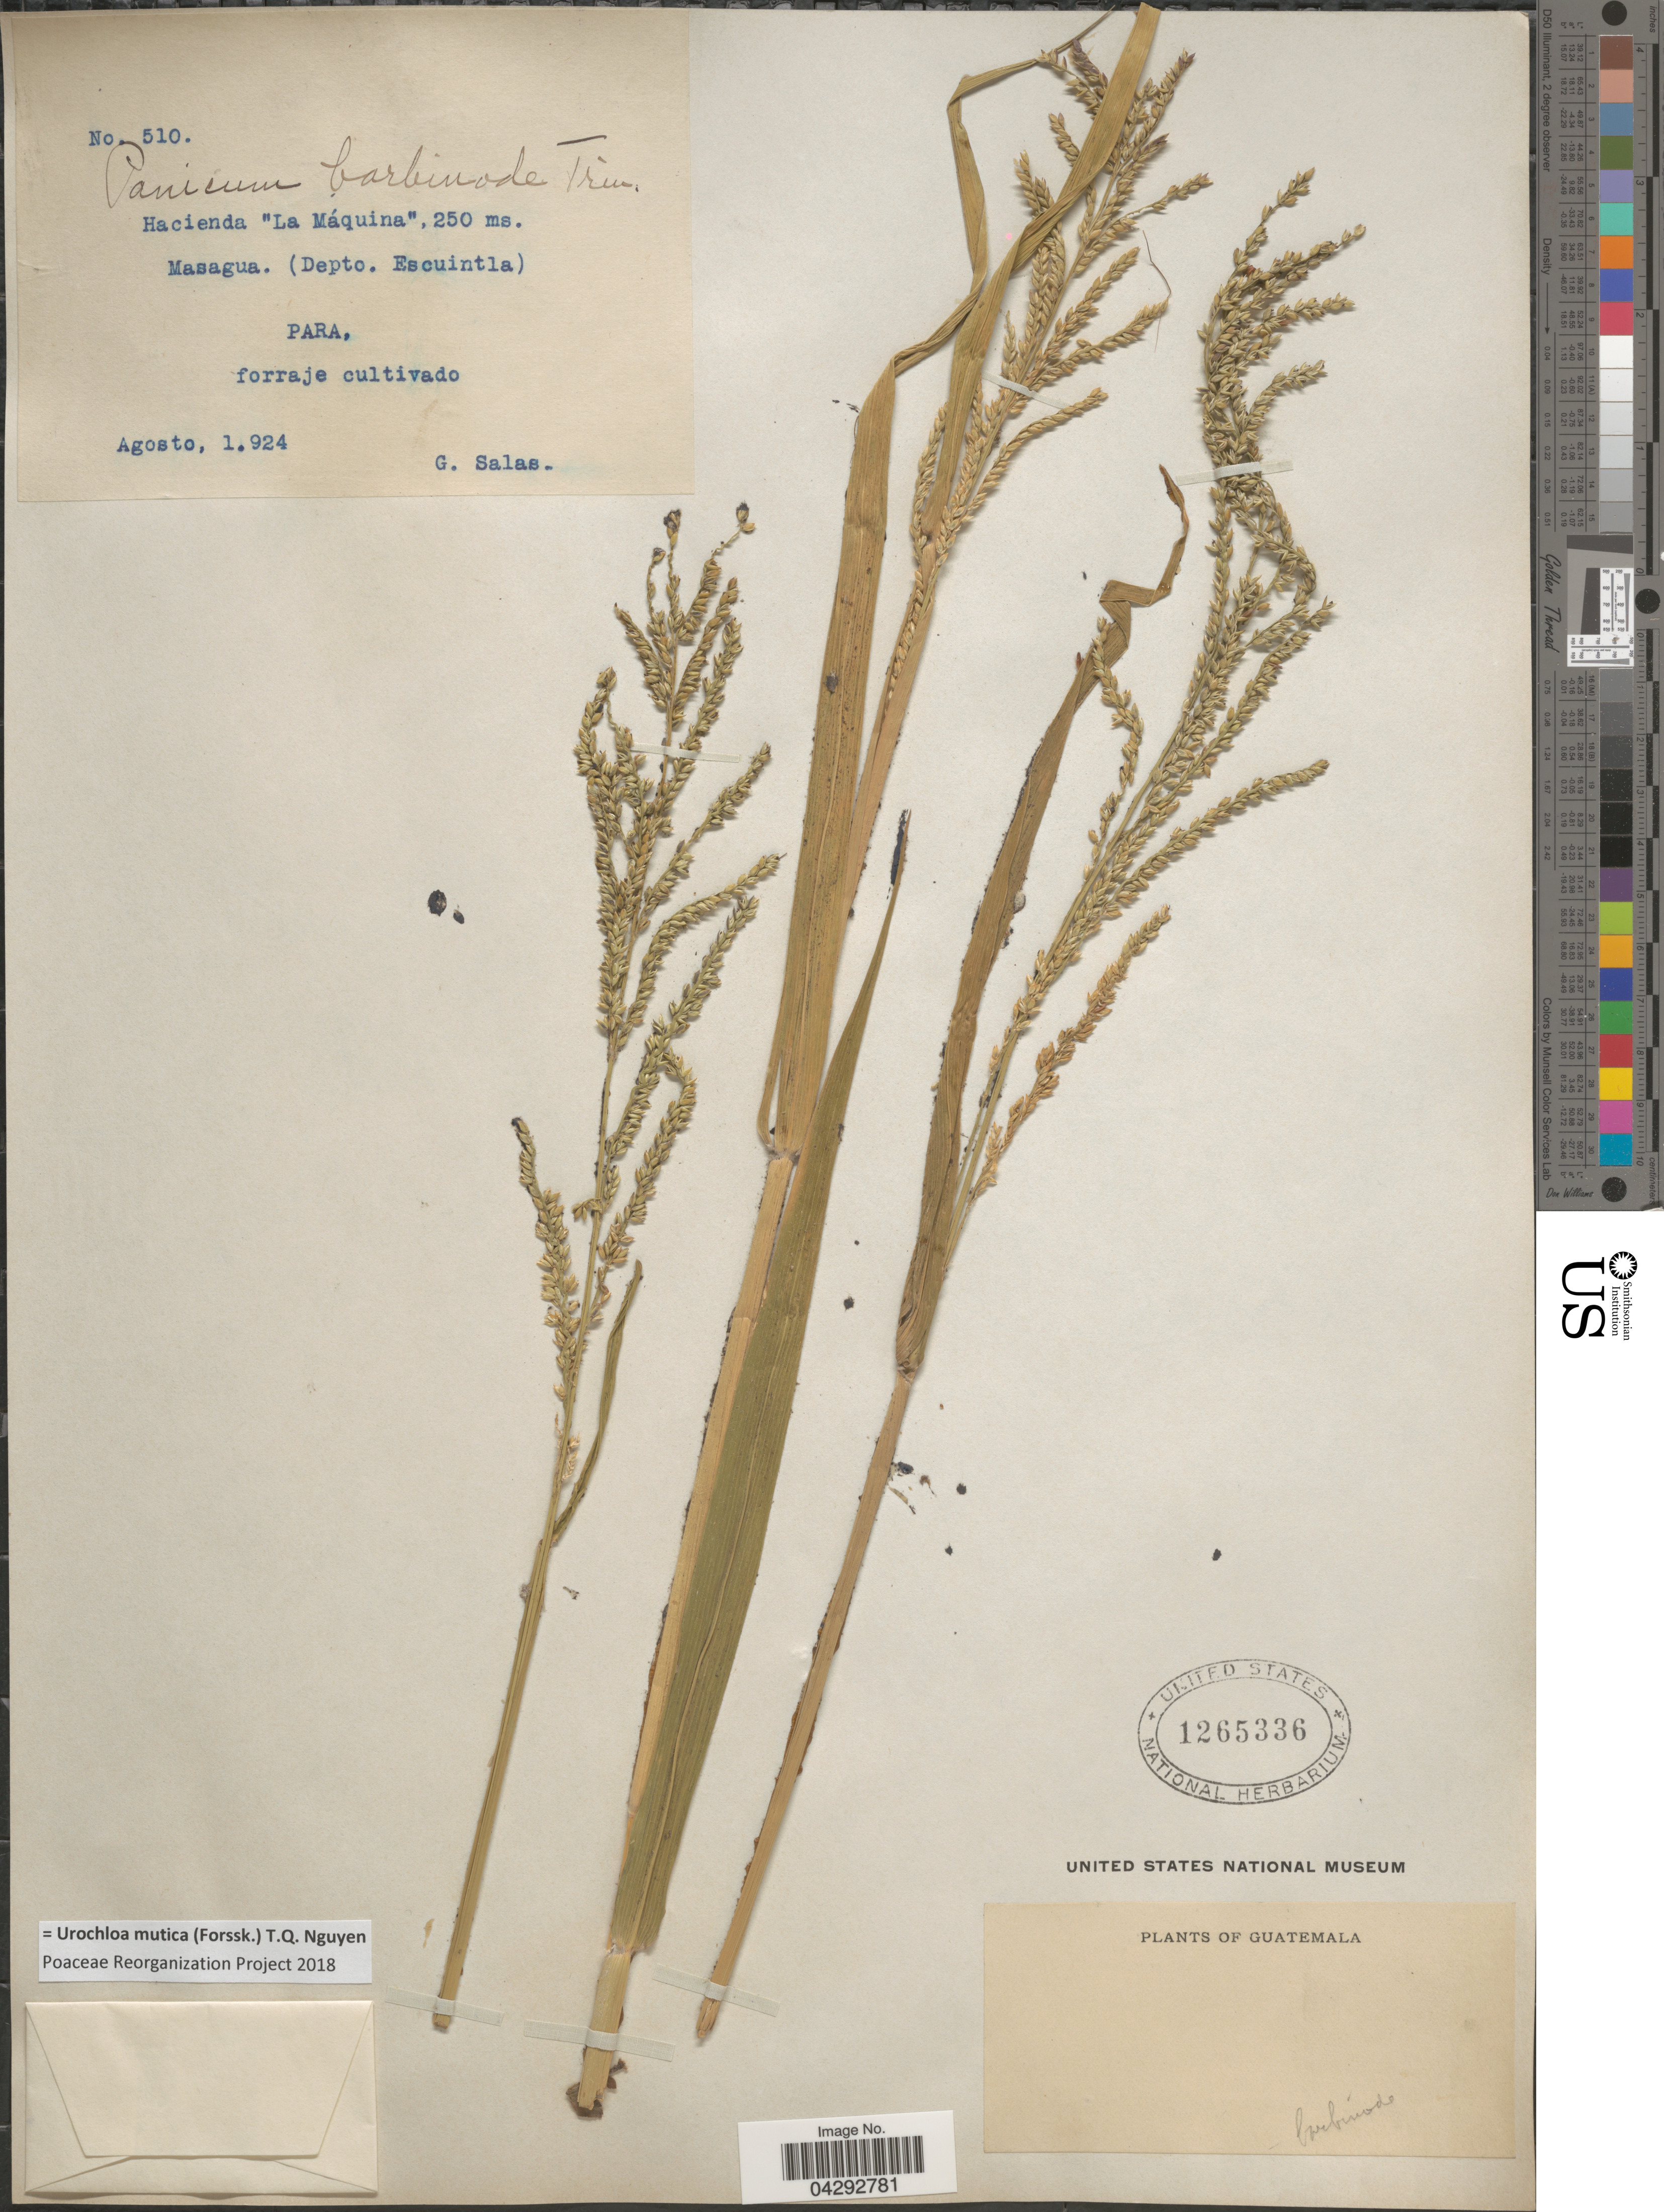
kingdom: Plantae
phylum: Tracheophyta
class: Liliopsida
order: Poales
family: Poaceae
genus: Urochloa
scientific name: Urochloa mutica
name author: (Forssk.) T.Q. Nguyen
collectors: G. Salas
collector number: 510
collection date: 1924-08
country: Guatemala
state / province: Escuintla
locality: Hacienda "La Maquina". Masagua. (Depto. Escuintla). Para.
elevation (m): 250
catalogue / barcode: US 1265336